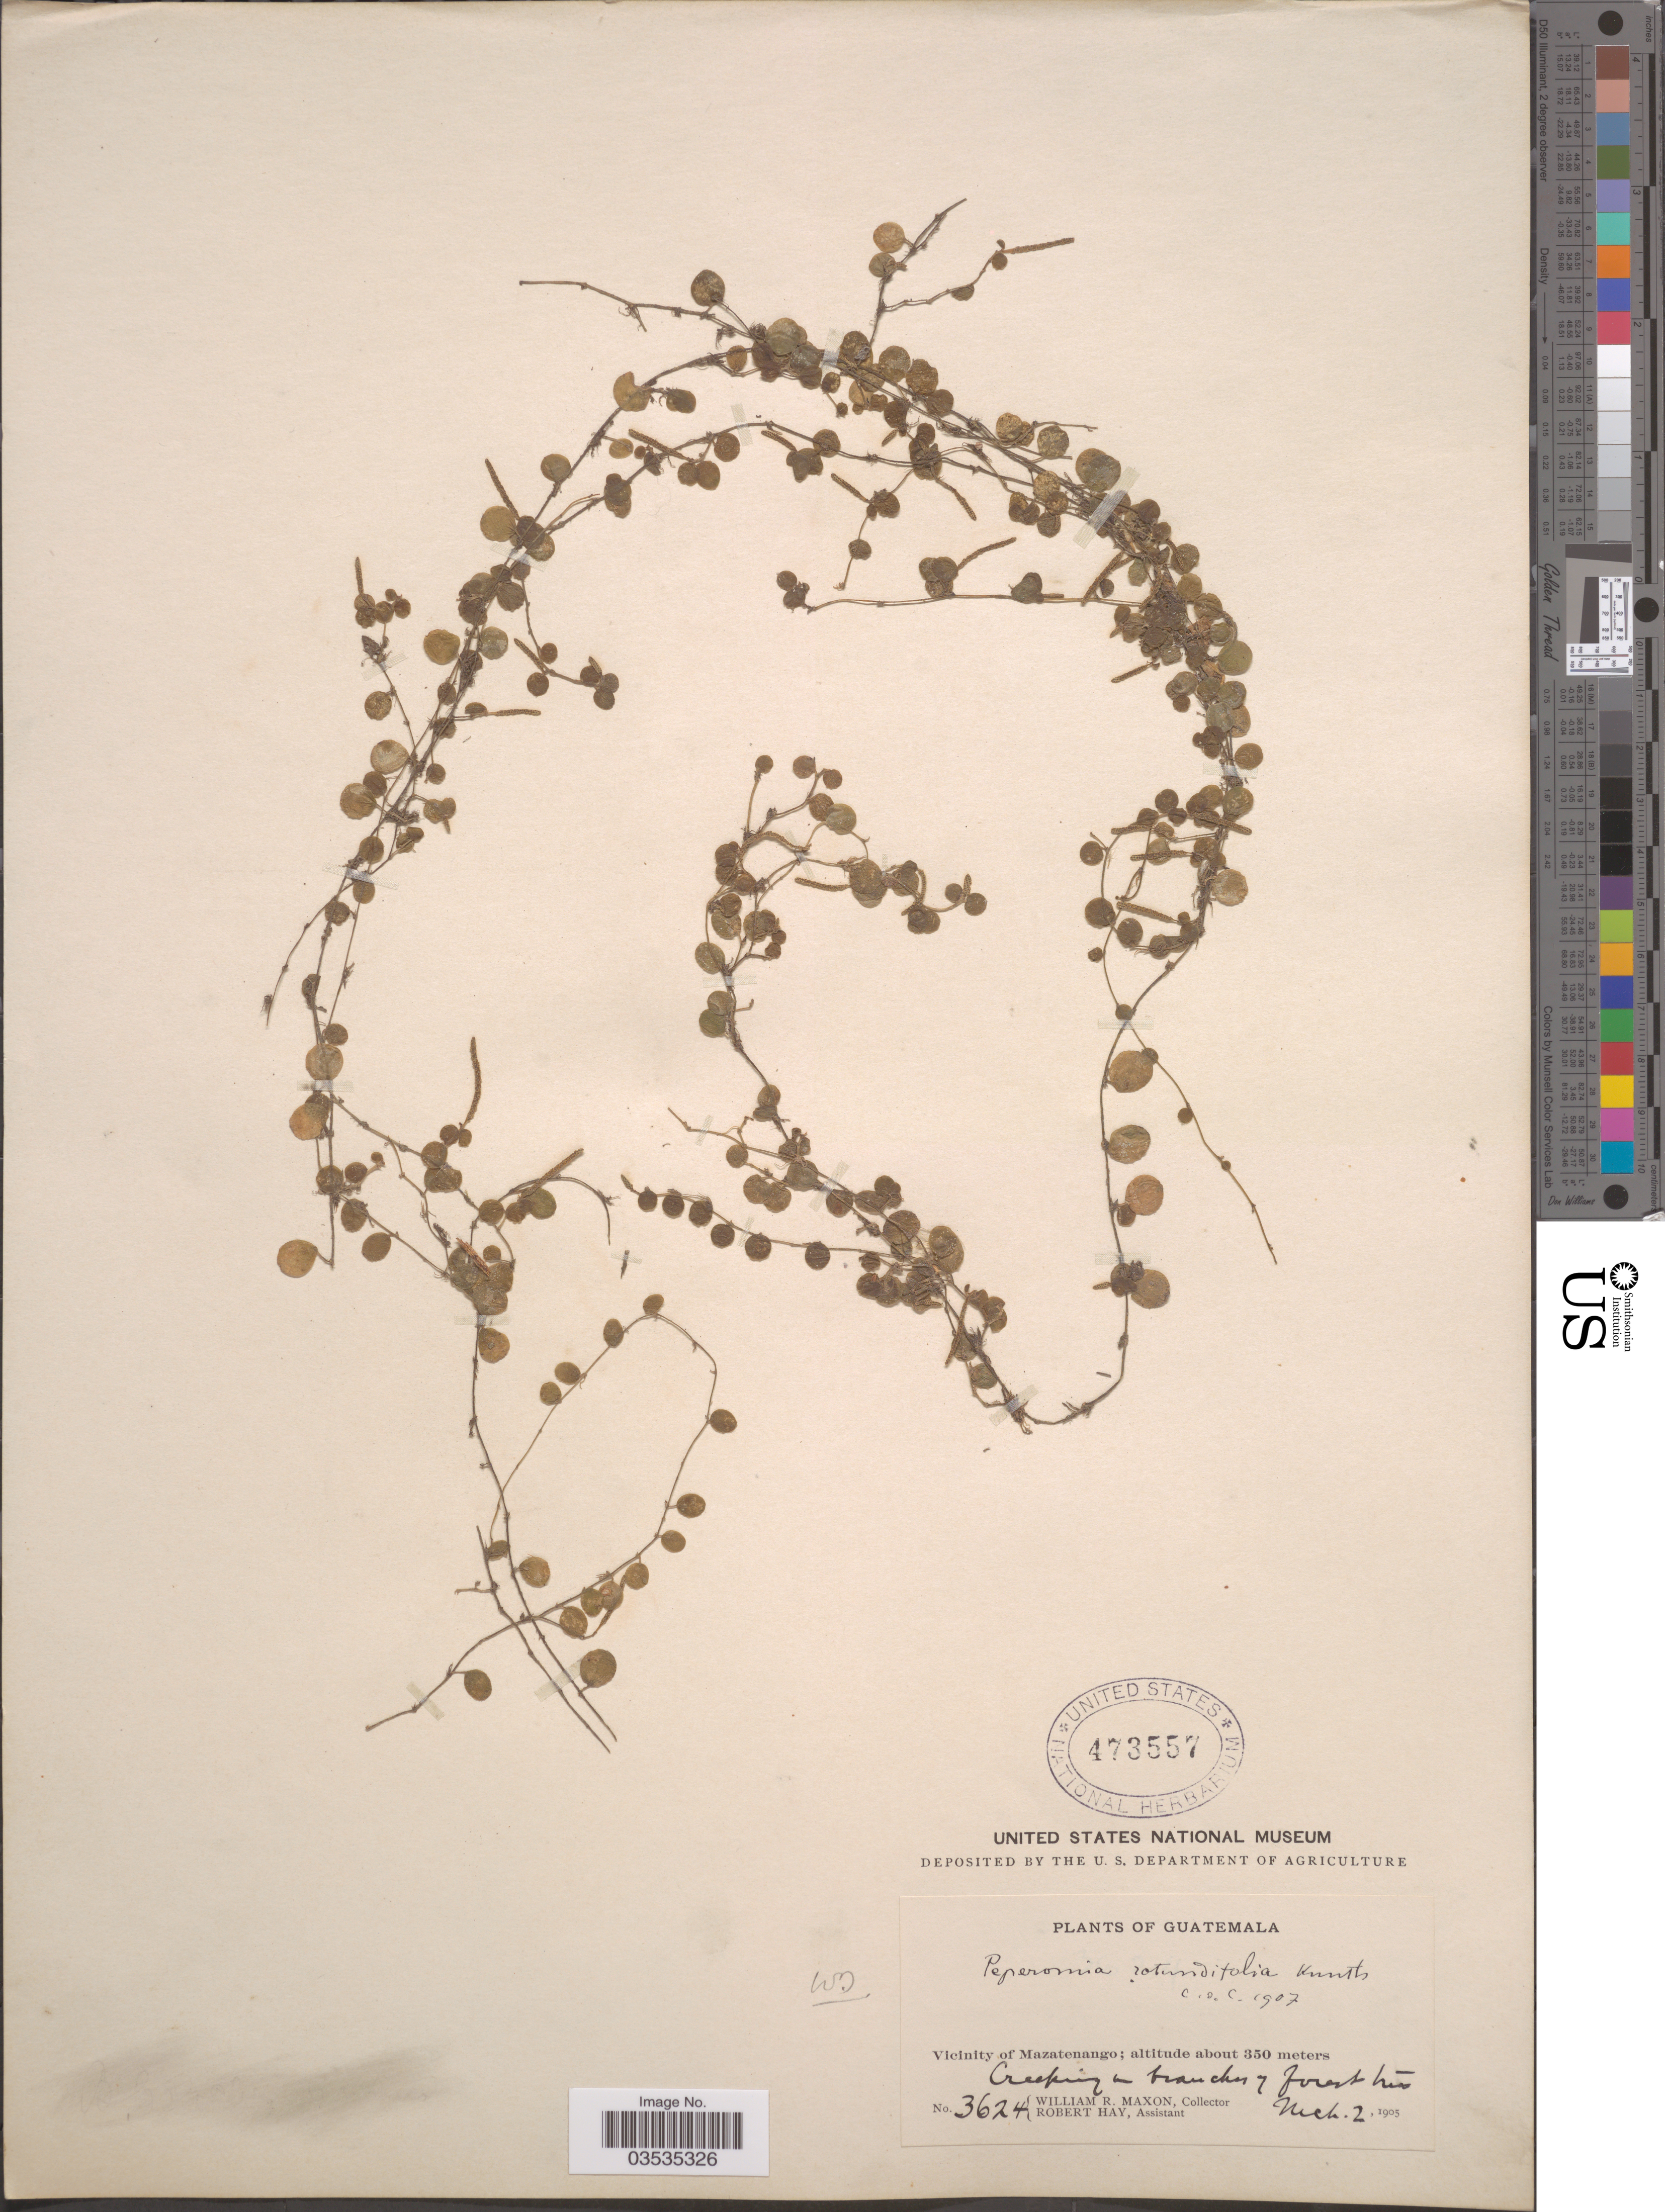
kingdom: Plantae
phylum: Tracheophyta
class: Magnoliopsida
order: Piperales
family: Piperaceae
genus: Peperomia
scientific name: Peperomia rotundifolia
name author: (L.) Kunth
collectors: W. R. Maxon & R. Hay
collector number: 3624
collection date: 1905-03-02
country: Guatemala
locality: Vicinity of Mazatenango.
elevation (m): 350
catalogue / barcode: US 473557